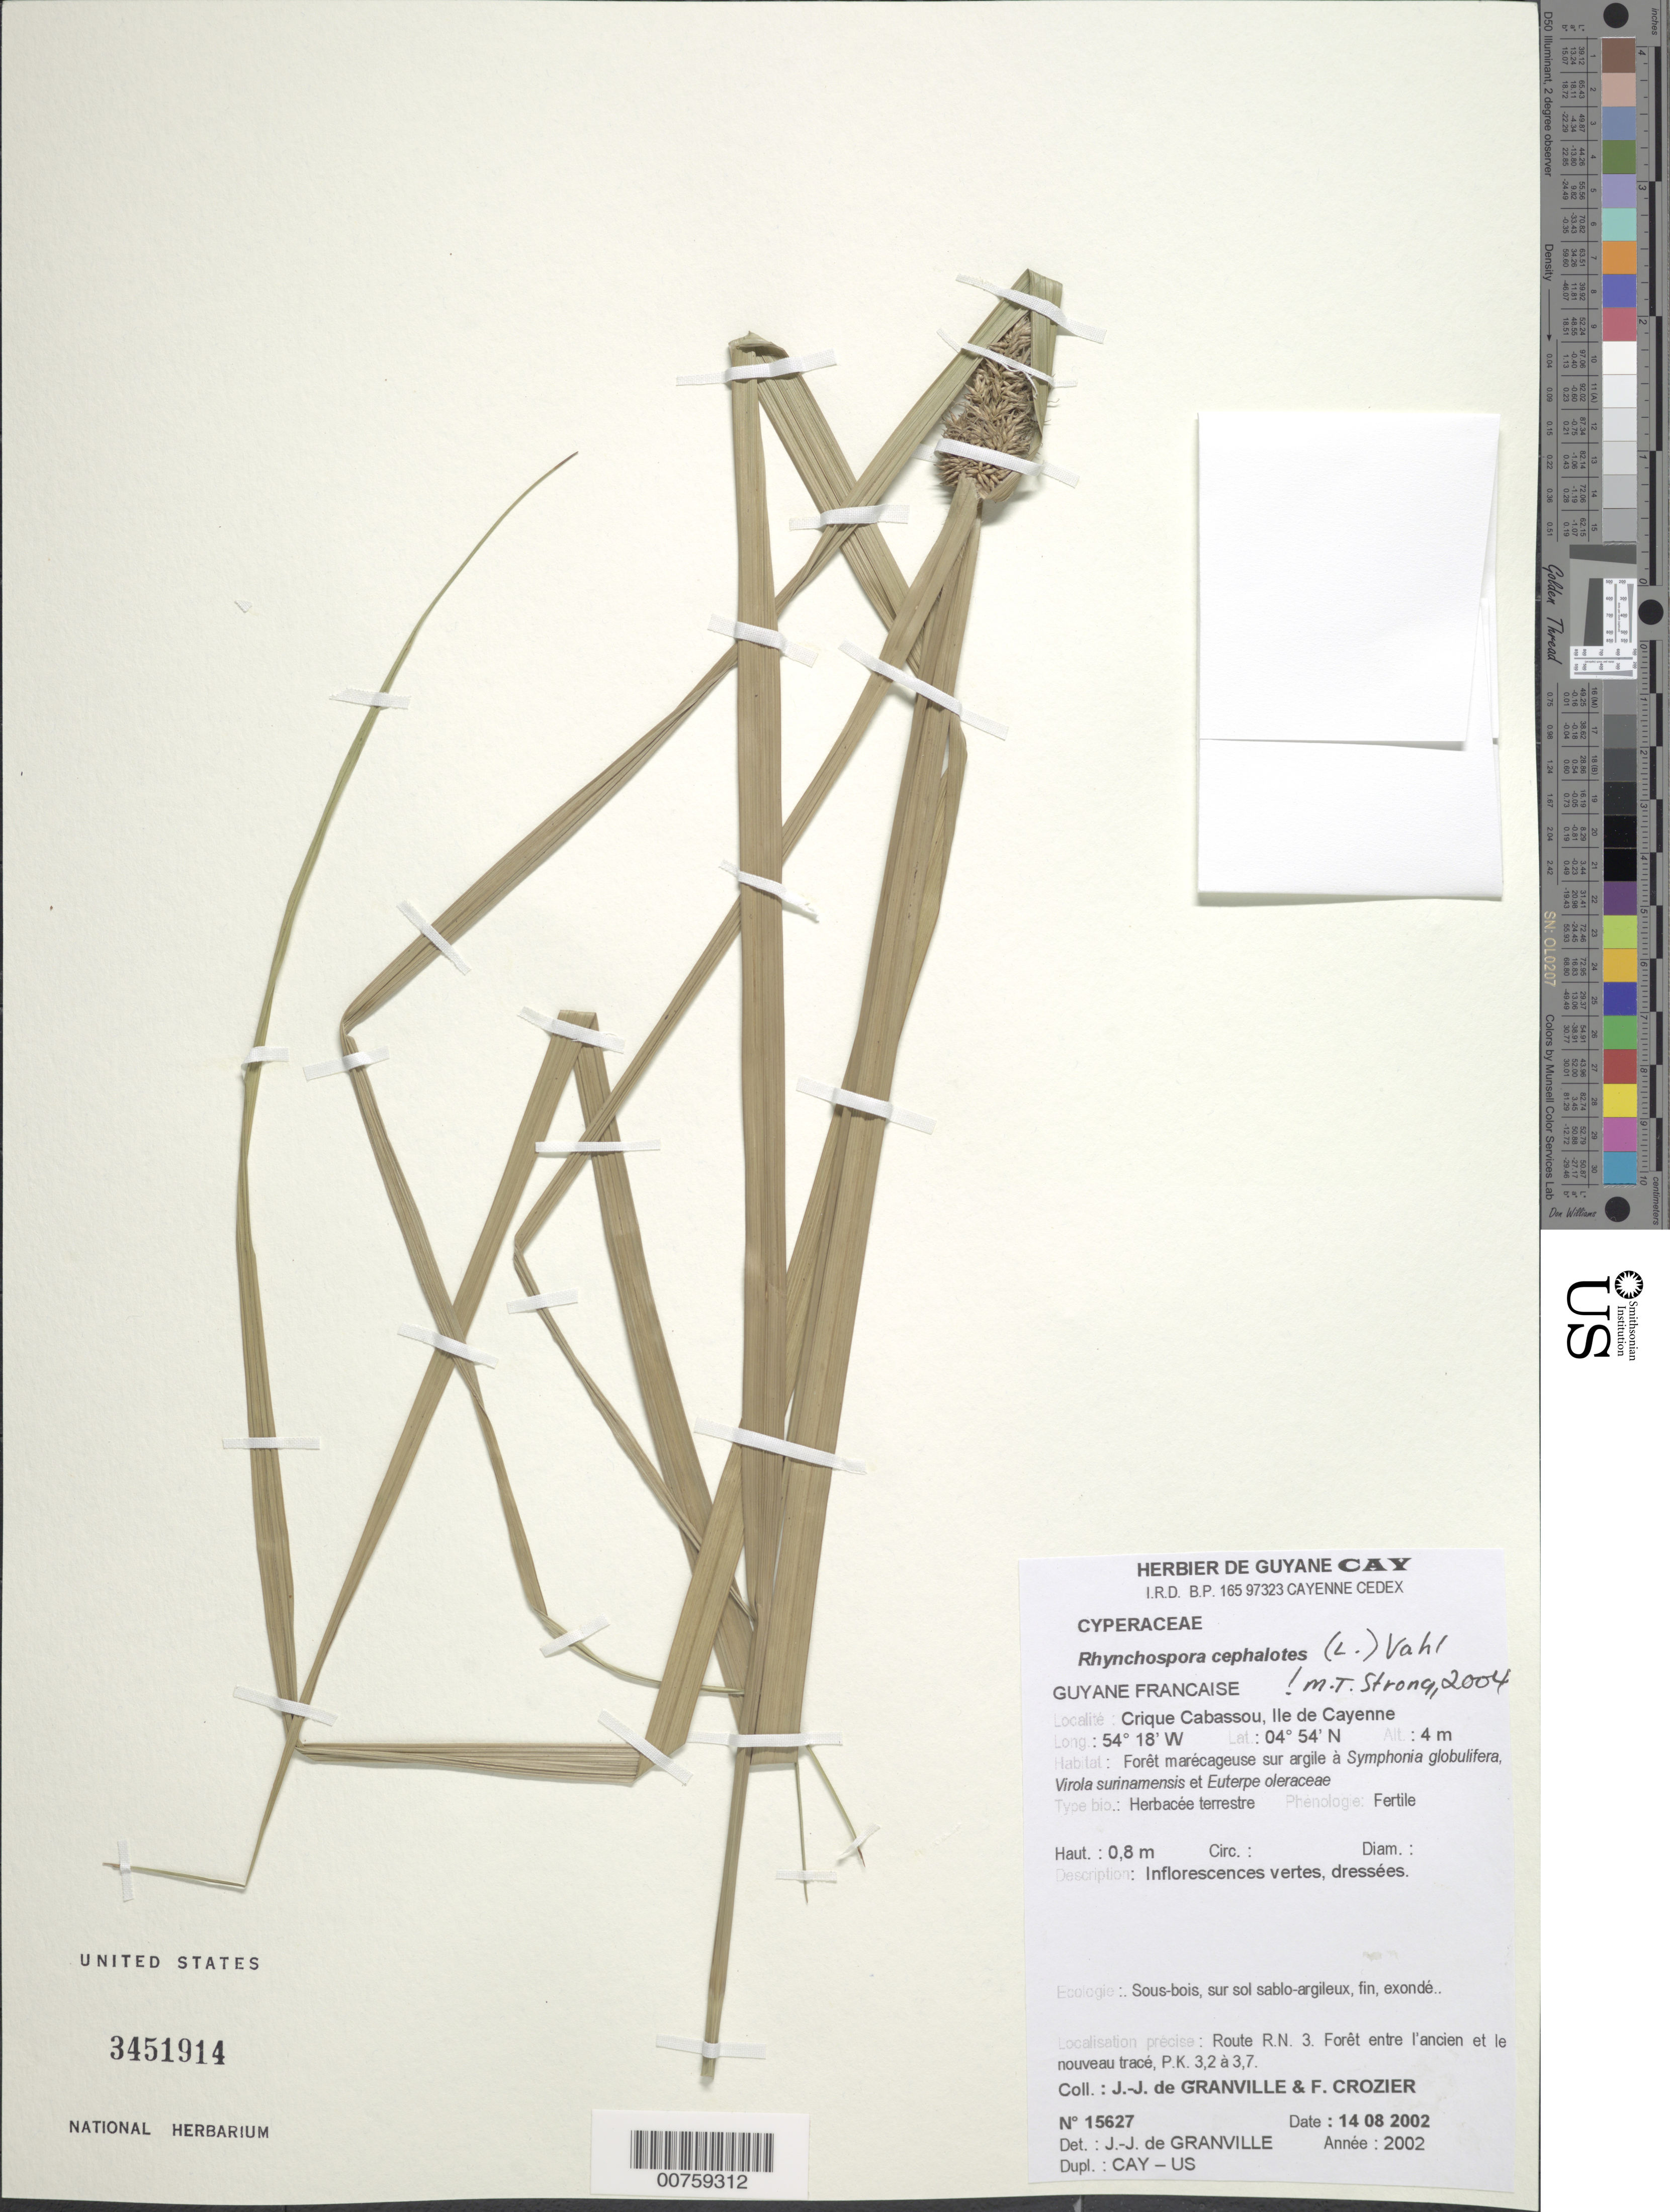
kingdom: Plantae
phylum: Tracheophyta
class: Liliopsida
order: Poales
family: Cyperaceae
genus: Rhynchospora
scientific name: Rhynchospora cephalotes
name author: (L.) Vahl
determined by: Granville, J. J. de, (CAY), Institut de Recherche pour le Developpement (IRD) (FRENCH GUIANA)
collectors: J.-J. de Granville & F. Crozier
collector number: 15627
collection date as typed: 14-Aug-02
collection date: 2002-08-14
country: French Guiana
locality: Crique Cabassou, Ile de Cayenne, Route R.N. 3, nouveau trace, PK 3.2-3.7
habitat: Forêt marécageuse sur argile a Symphonia globulifera, Virola surinamensis, Euterpe oleraceae, sous bois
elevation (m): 4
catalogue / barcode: US 3451914